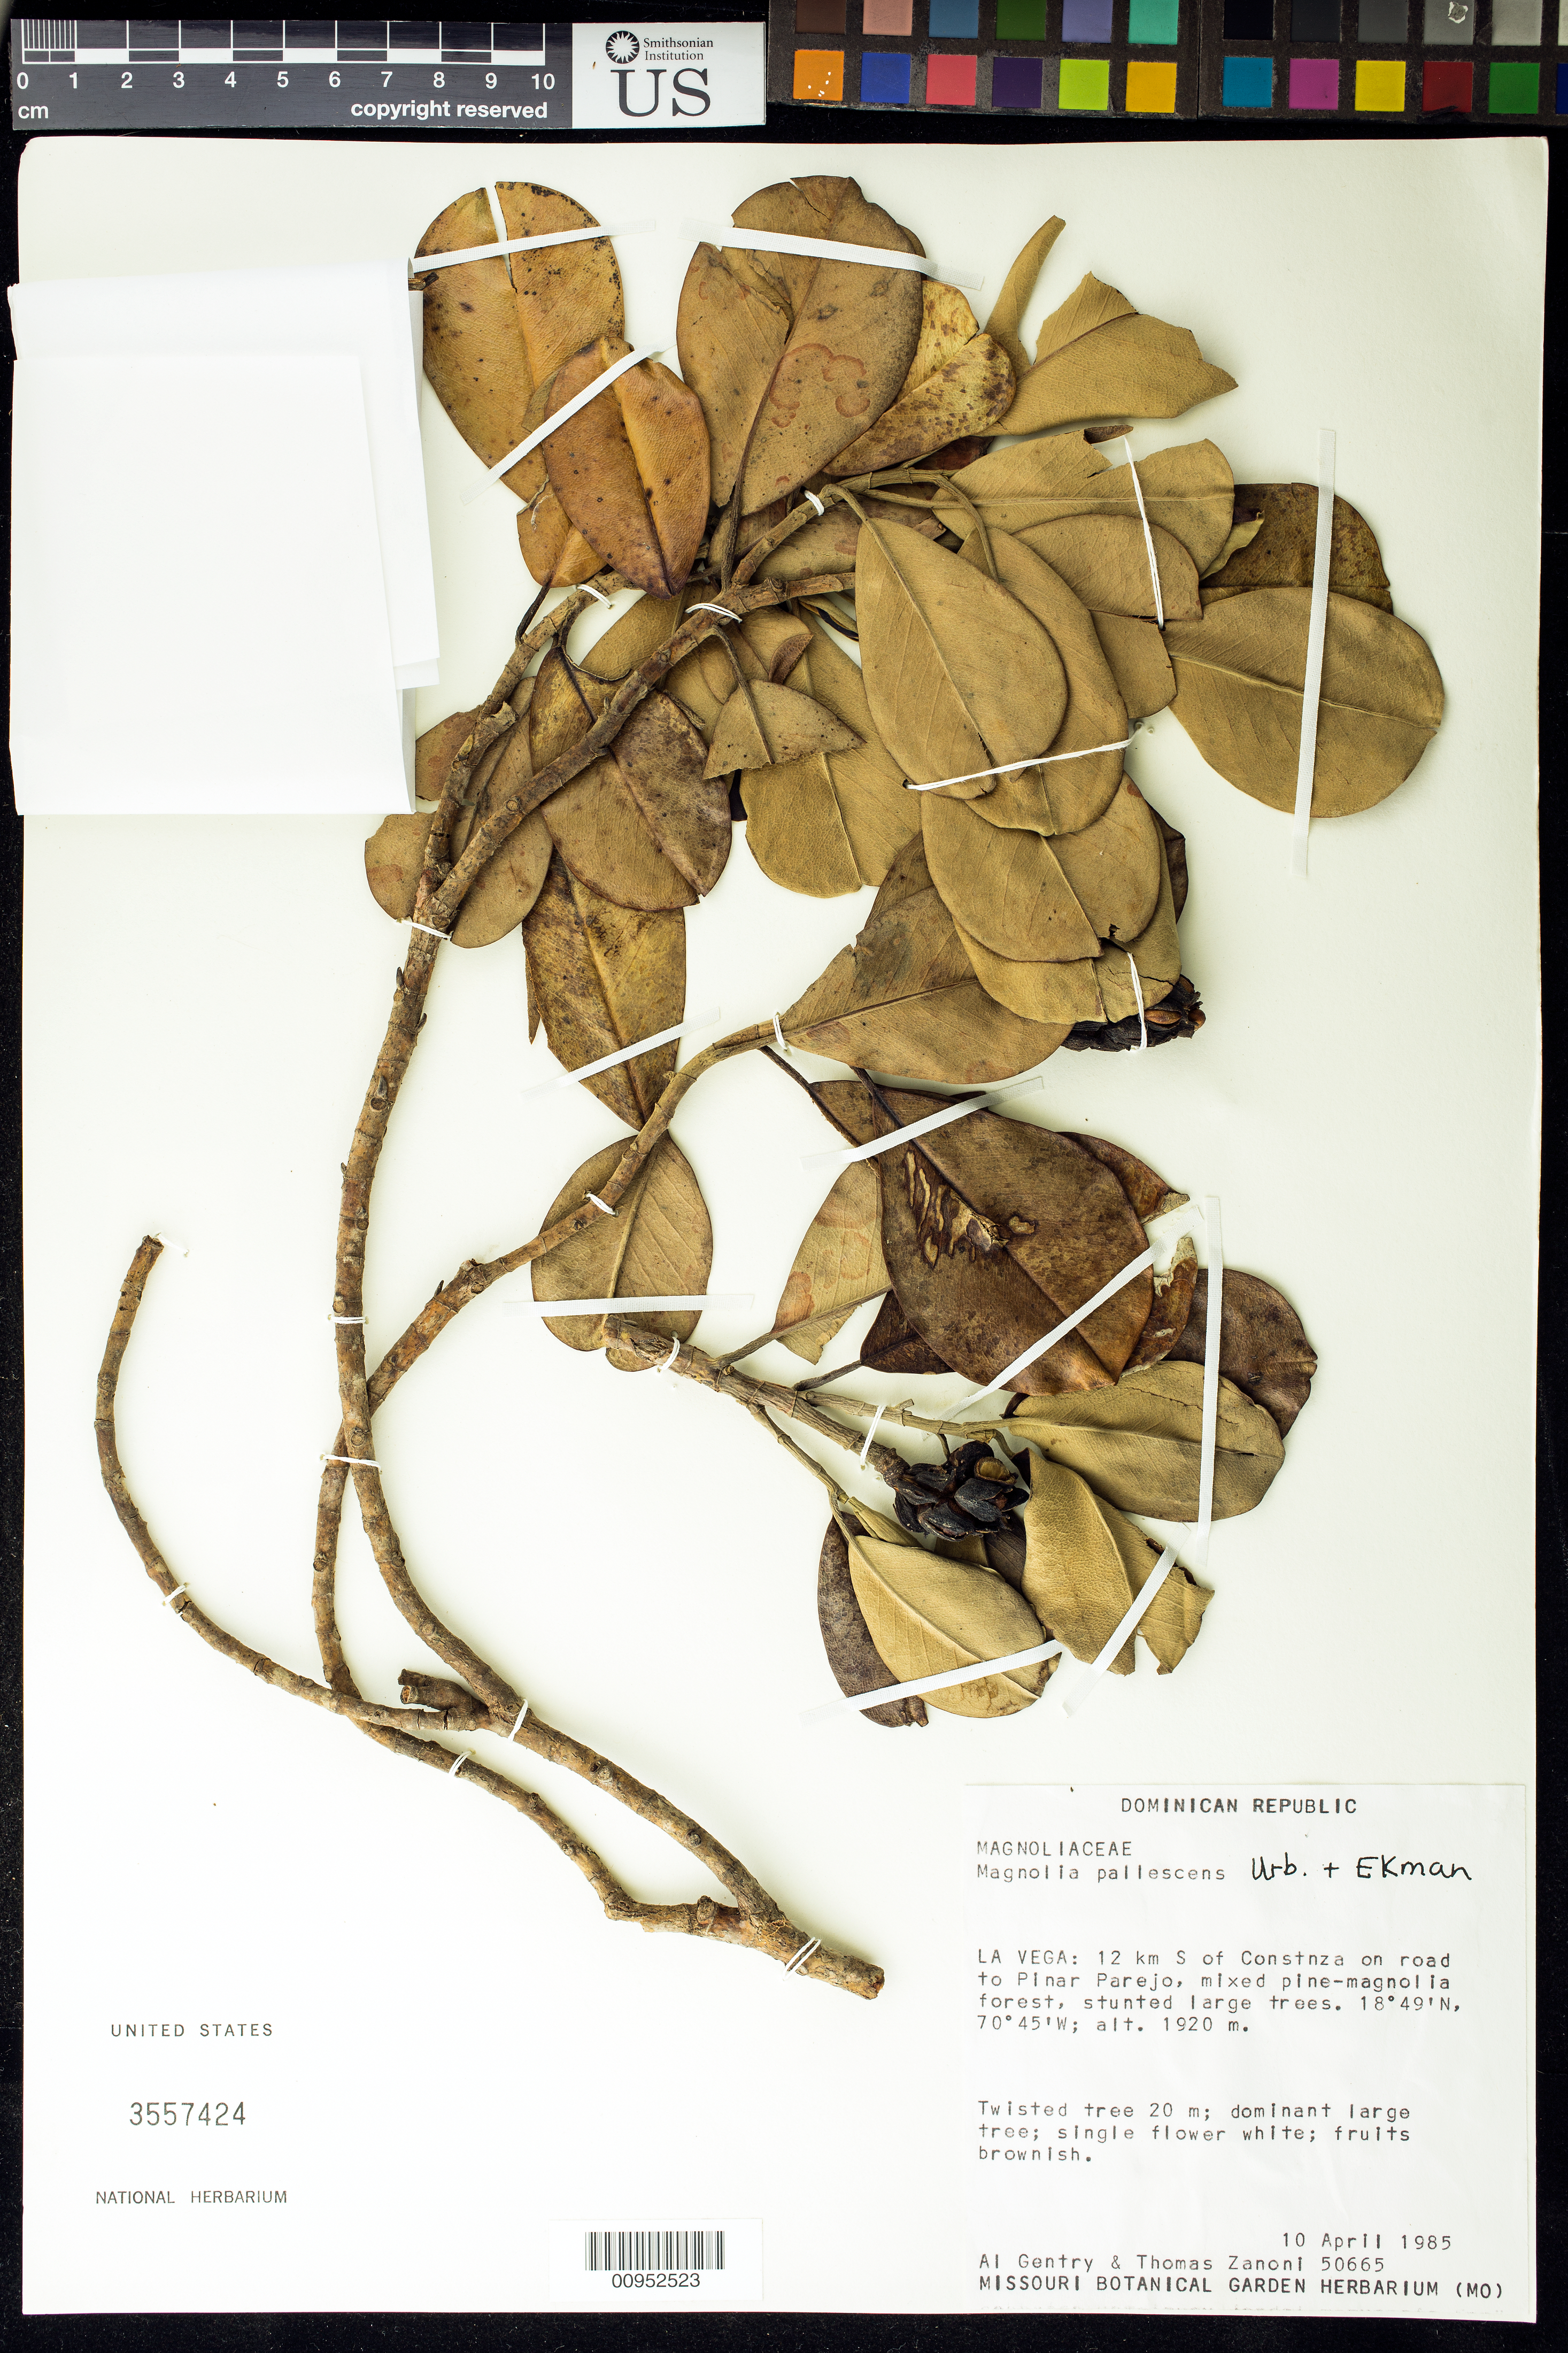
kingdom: Plantae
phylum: Tracheophyta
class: Magnoliopsida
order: Magnoliales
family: Magnoliaceae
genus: Magnolia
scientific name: Magnolia pallescens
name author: Urb. & Ekman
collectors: A. H. Gentry & T. A. Zanoni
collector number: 50665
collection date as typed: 10 Apr 1985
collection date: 1985-04-10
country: Dominican Republic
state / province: La Vega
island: Hispaniola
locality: Constanza, 12 km S on road to Pinar Parejo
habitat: Mixed pine-magnolia forest, stunted large trees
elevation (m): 1920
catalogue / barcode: US 3557424